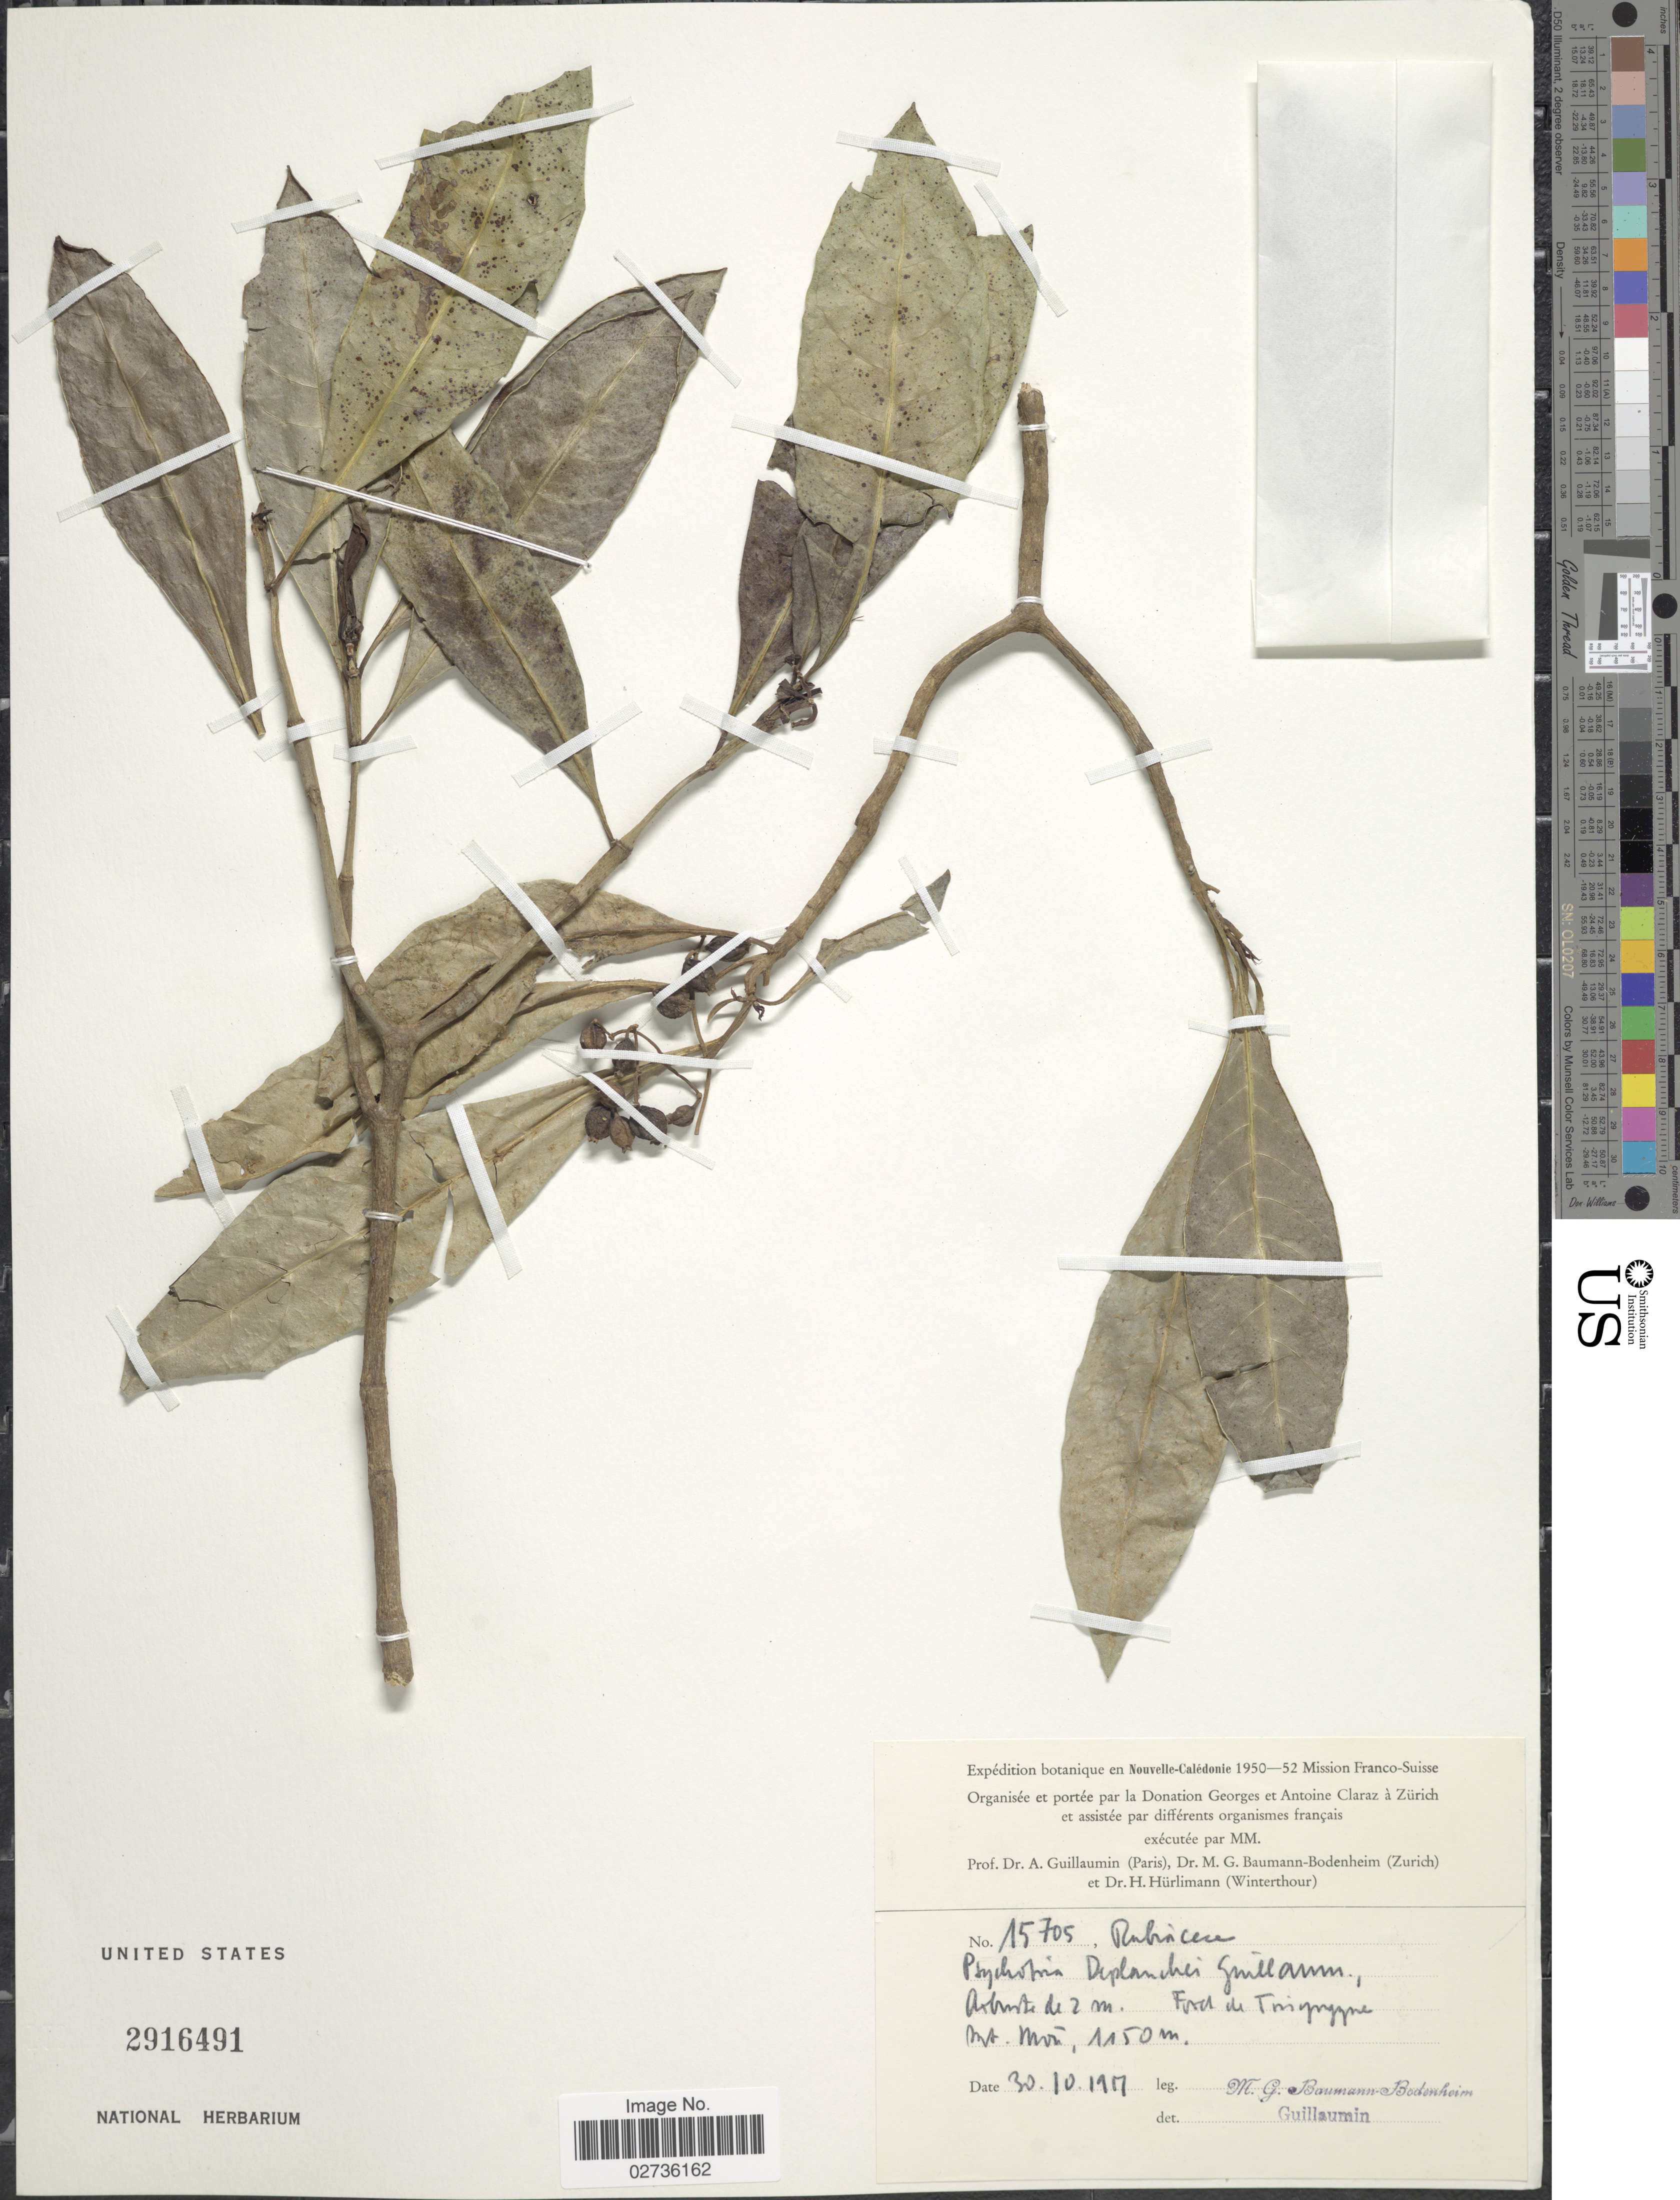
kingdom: Plantae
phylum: Tracheophyta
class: Magnoliopsida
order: Gentianales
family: Rubiaceae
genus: Psychotria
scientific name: Psychotria deplanchei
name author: (Beauvis.) Guillaumin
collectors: M. G. Baumann-Bodenheim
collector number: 15705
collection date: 1951-10-30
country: New Caledonia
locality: Nouvelle Caledonie. Mt. Mou [interpreted].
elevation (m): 1150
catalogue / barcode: US 2916491